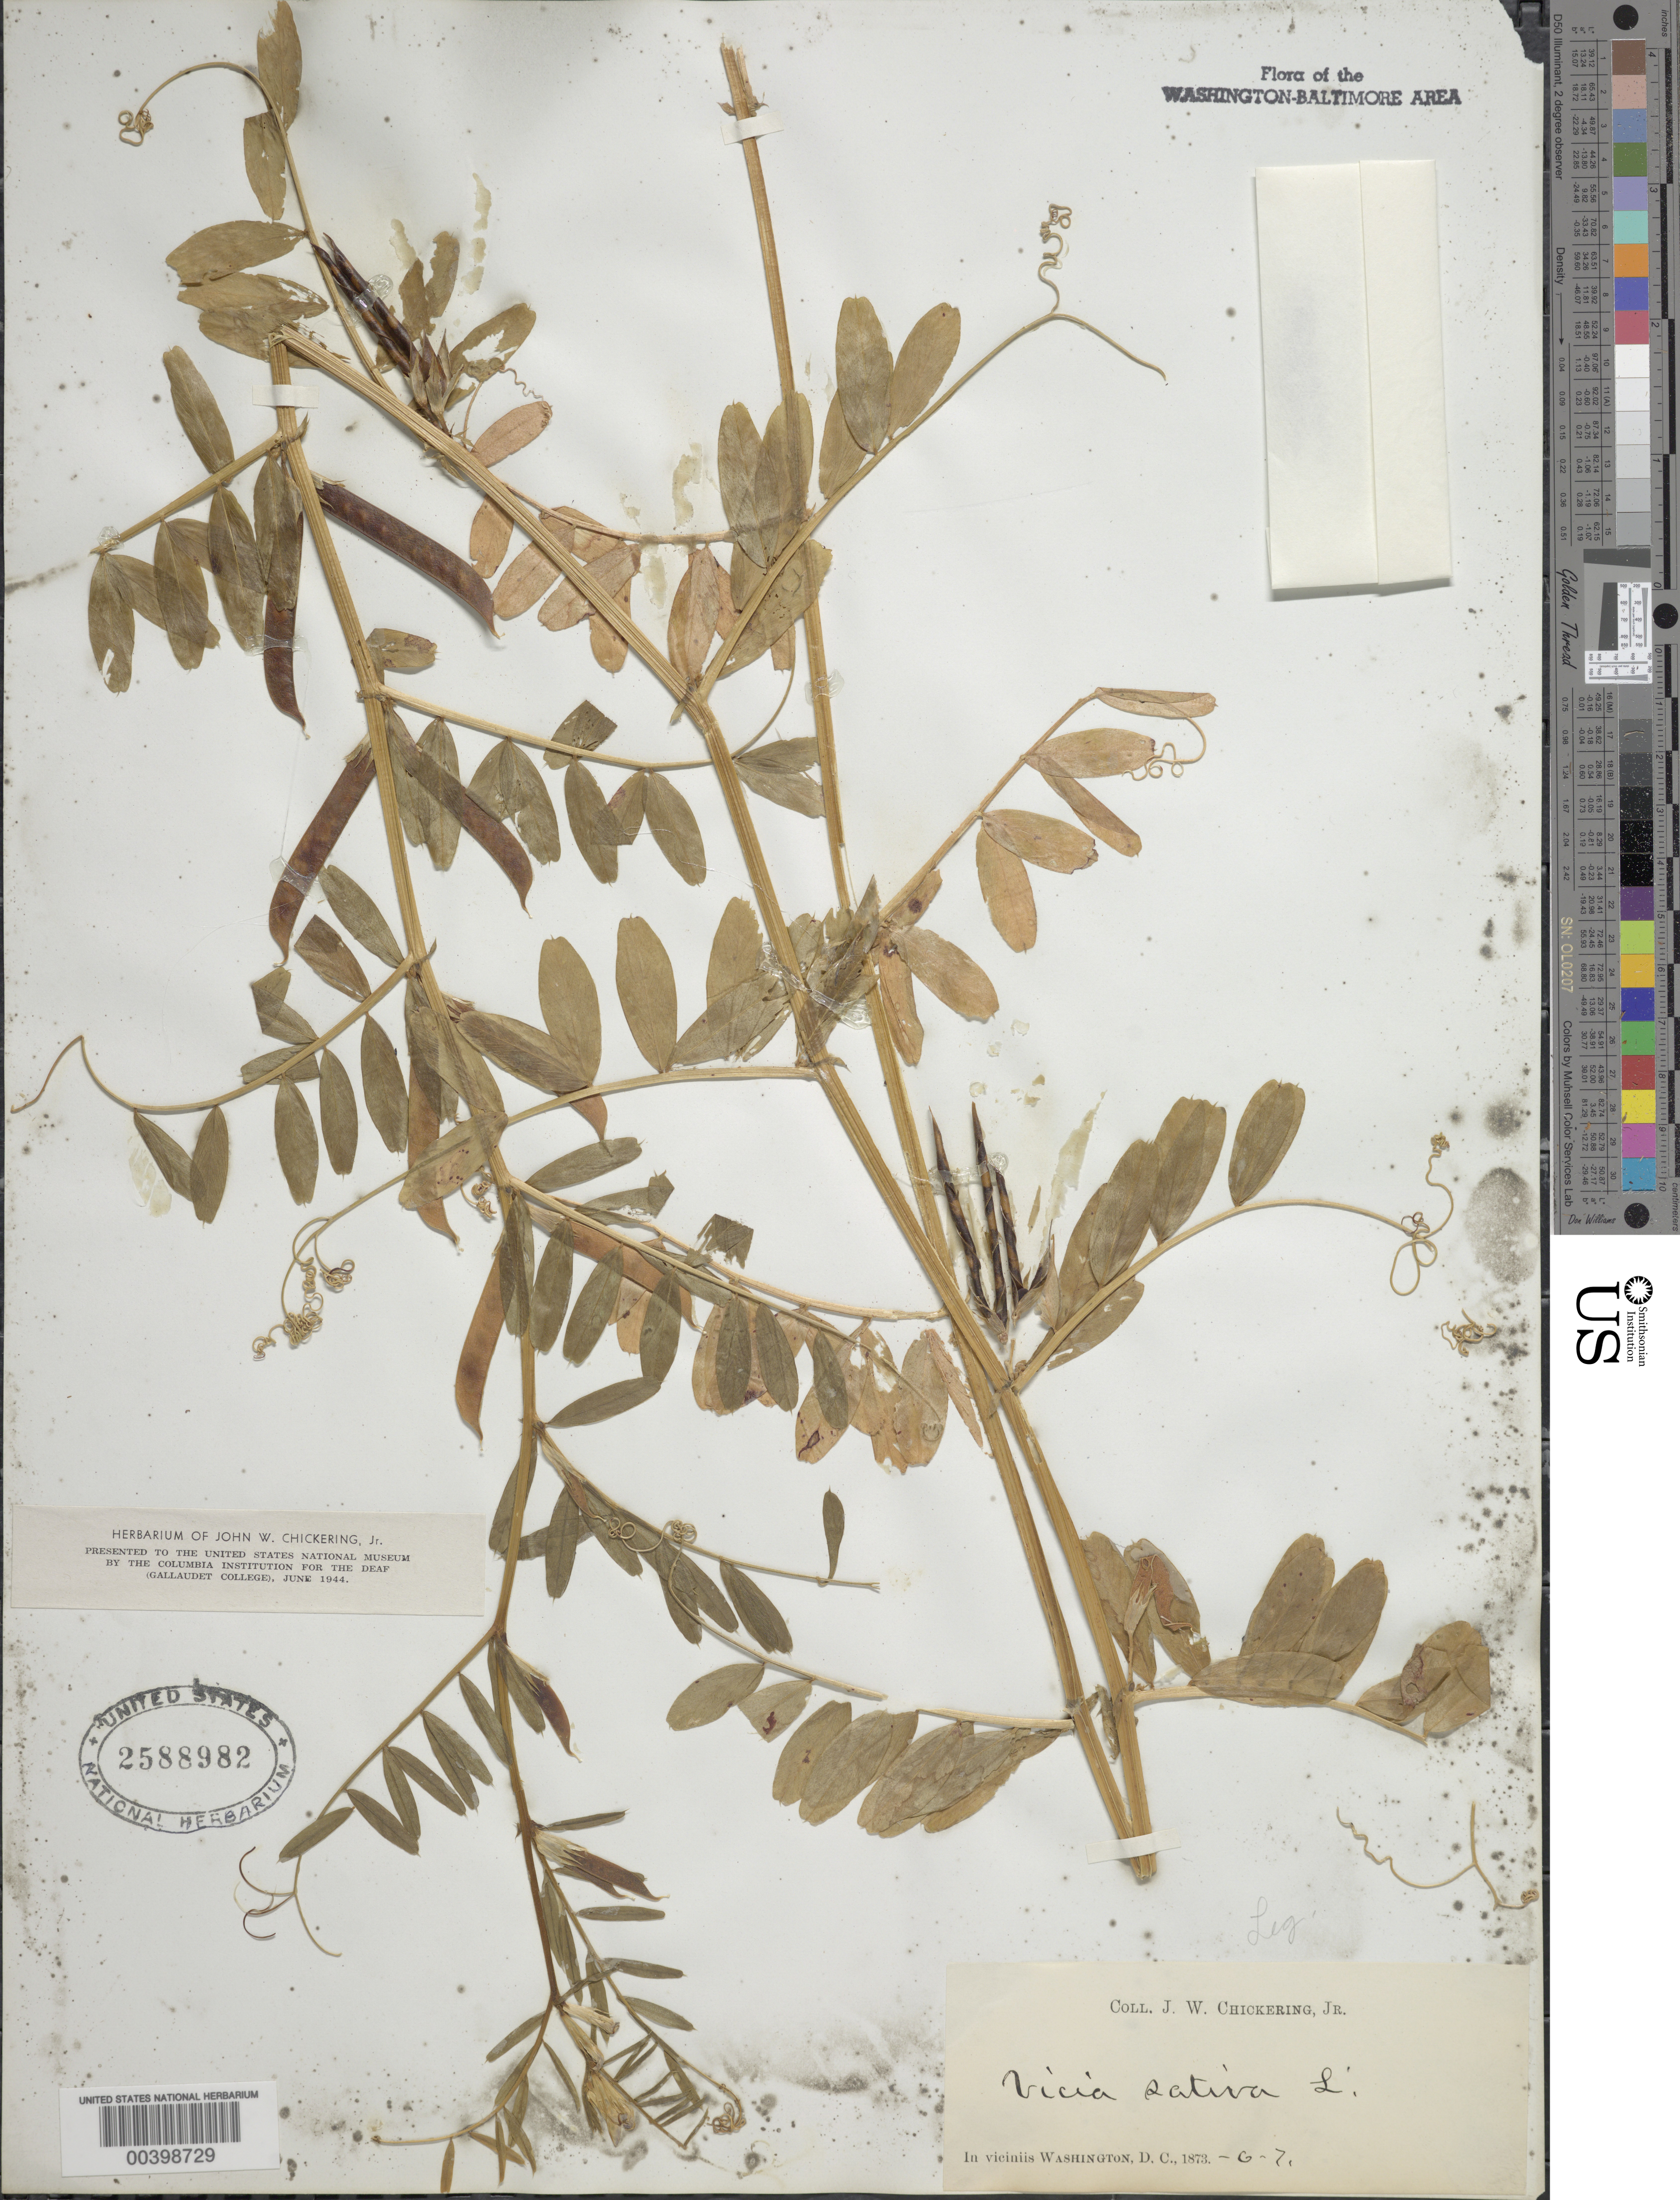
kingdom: Plantae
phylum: Tracheophyta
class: Magnoliopsida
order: Fabales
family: Fabaceae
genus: Vicia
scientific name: Vicia sativa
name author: L.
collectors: J. W. Chickering Jr.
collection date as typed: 07 Jun 1873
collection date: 1873-06-07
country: United States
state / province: District of Columbia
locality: Washington DC area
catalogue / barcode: US 2588982